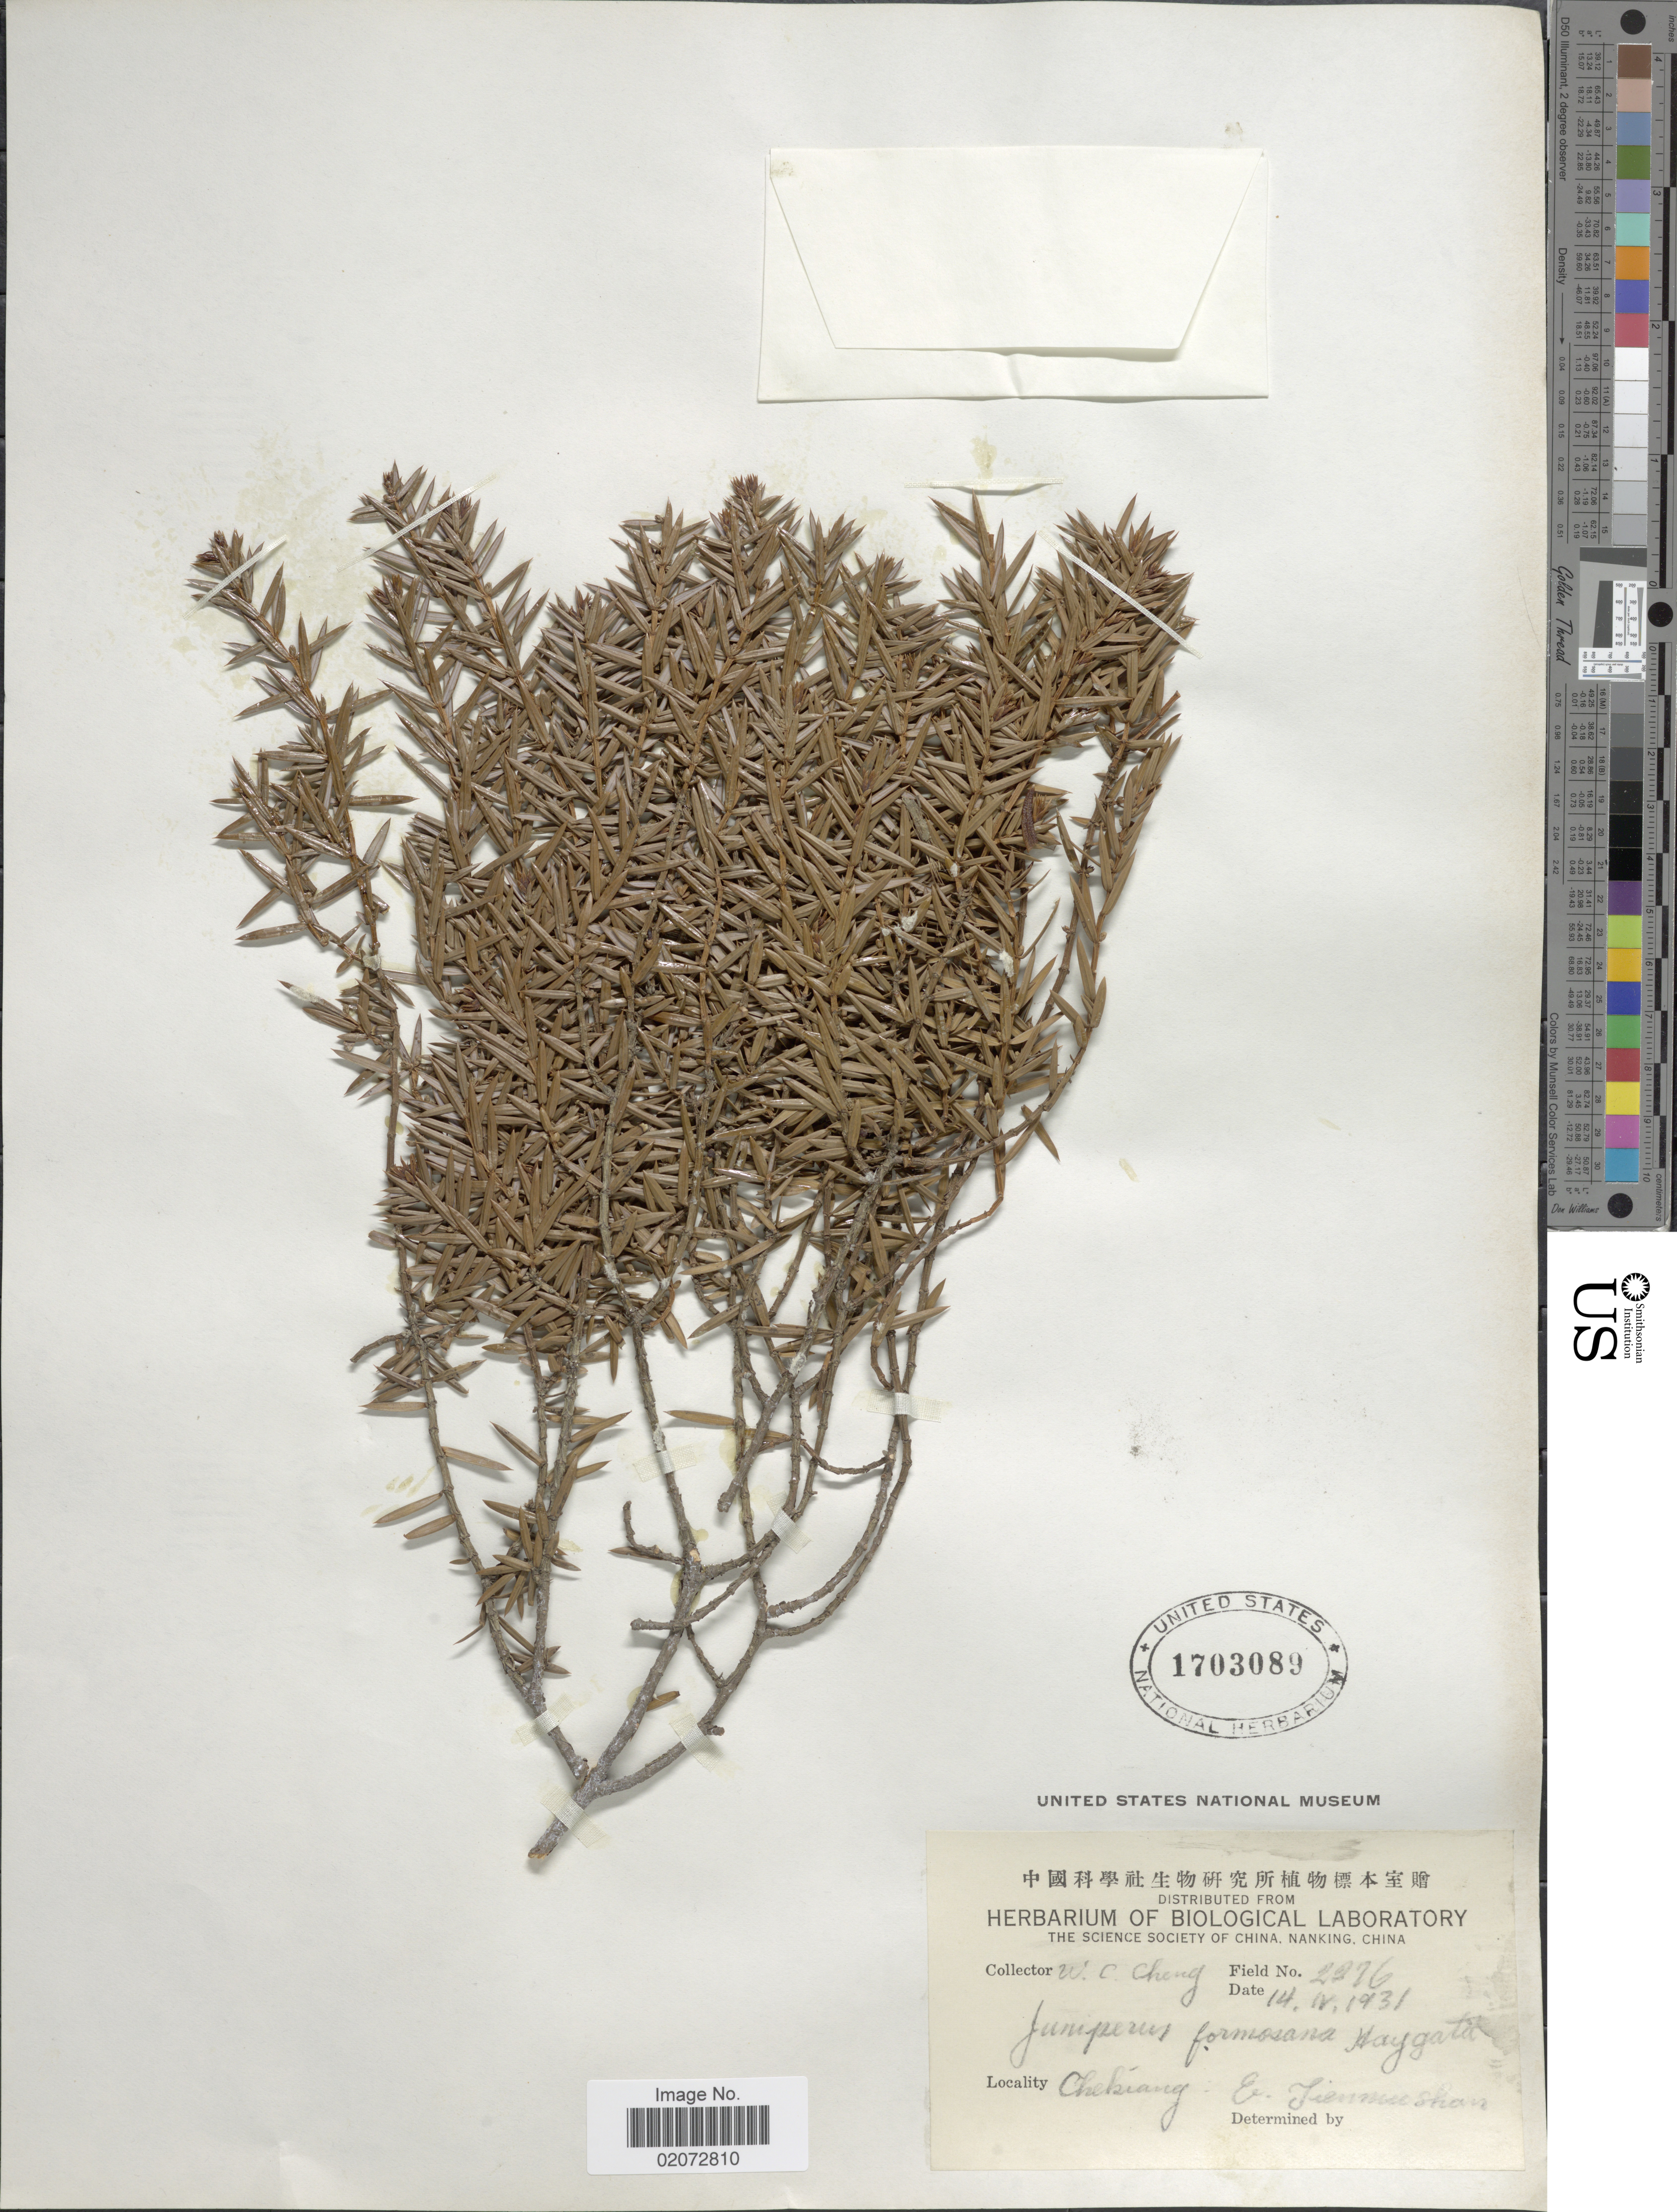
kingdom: Plantae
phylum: Tracheophyta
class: Pinopsida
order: Pinales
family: Cupressaceae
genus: Juniperus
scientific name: Juniperus formosana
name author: Hayata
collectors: W. C. Cheng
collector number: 2276*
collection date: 1931-04-14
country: China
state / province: Zhejiang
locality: Chekiang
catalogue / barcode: US 1703089